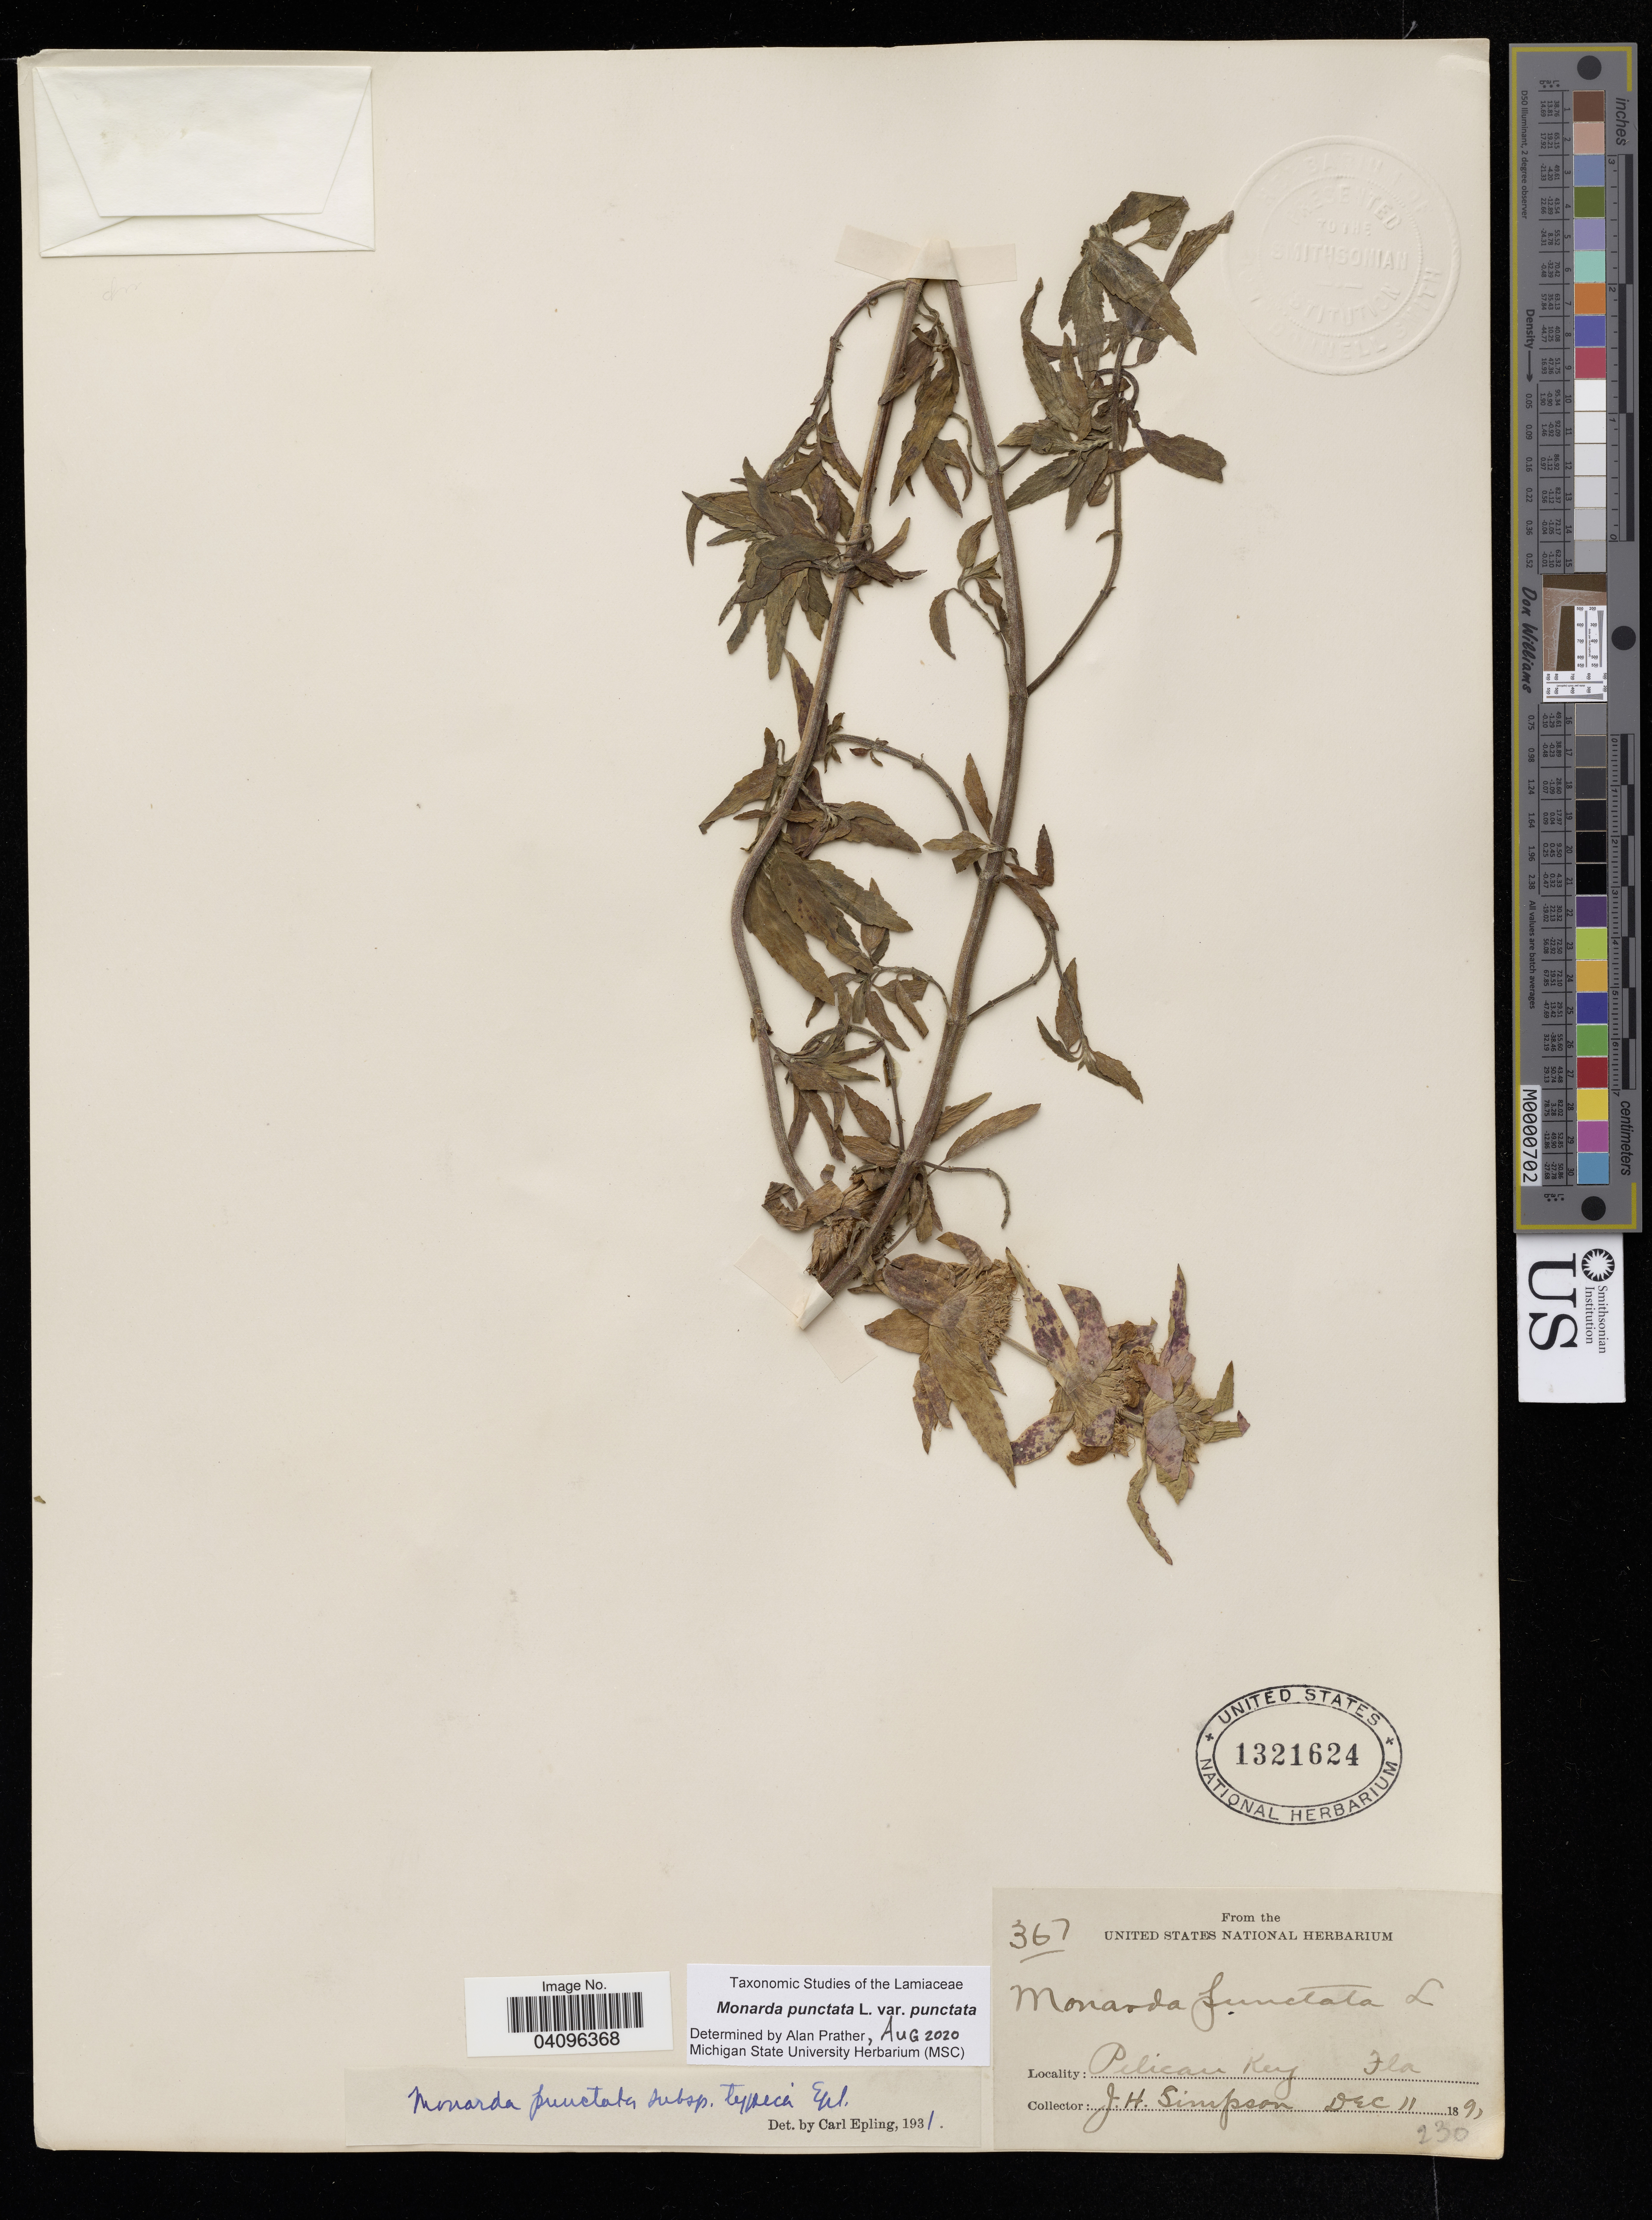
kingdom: Plantae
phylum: Tracheophyta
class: Magnoliopsida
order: Lamiales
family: Lamiaceae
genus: Monarda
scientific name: Monarda punctata var. punctata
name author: L.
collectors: J. H. Simpson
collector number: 367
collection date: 1891-12-11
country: United States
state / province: Florida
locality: Pelican Key.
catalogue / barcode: US 1321624